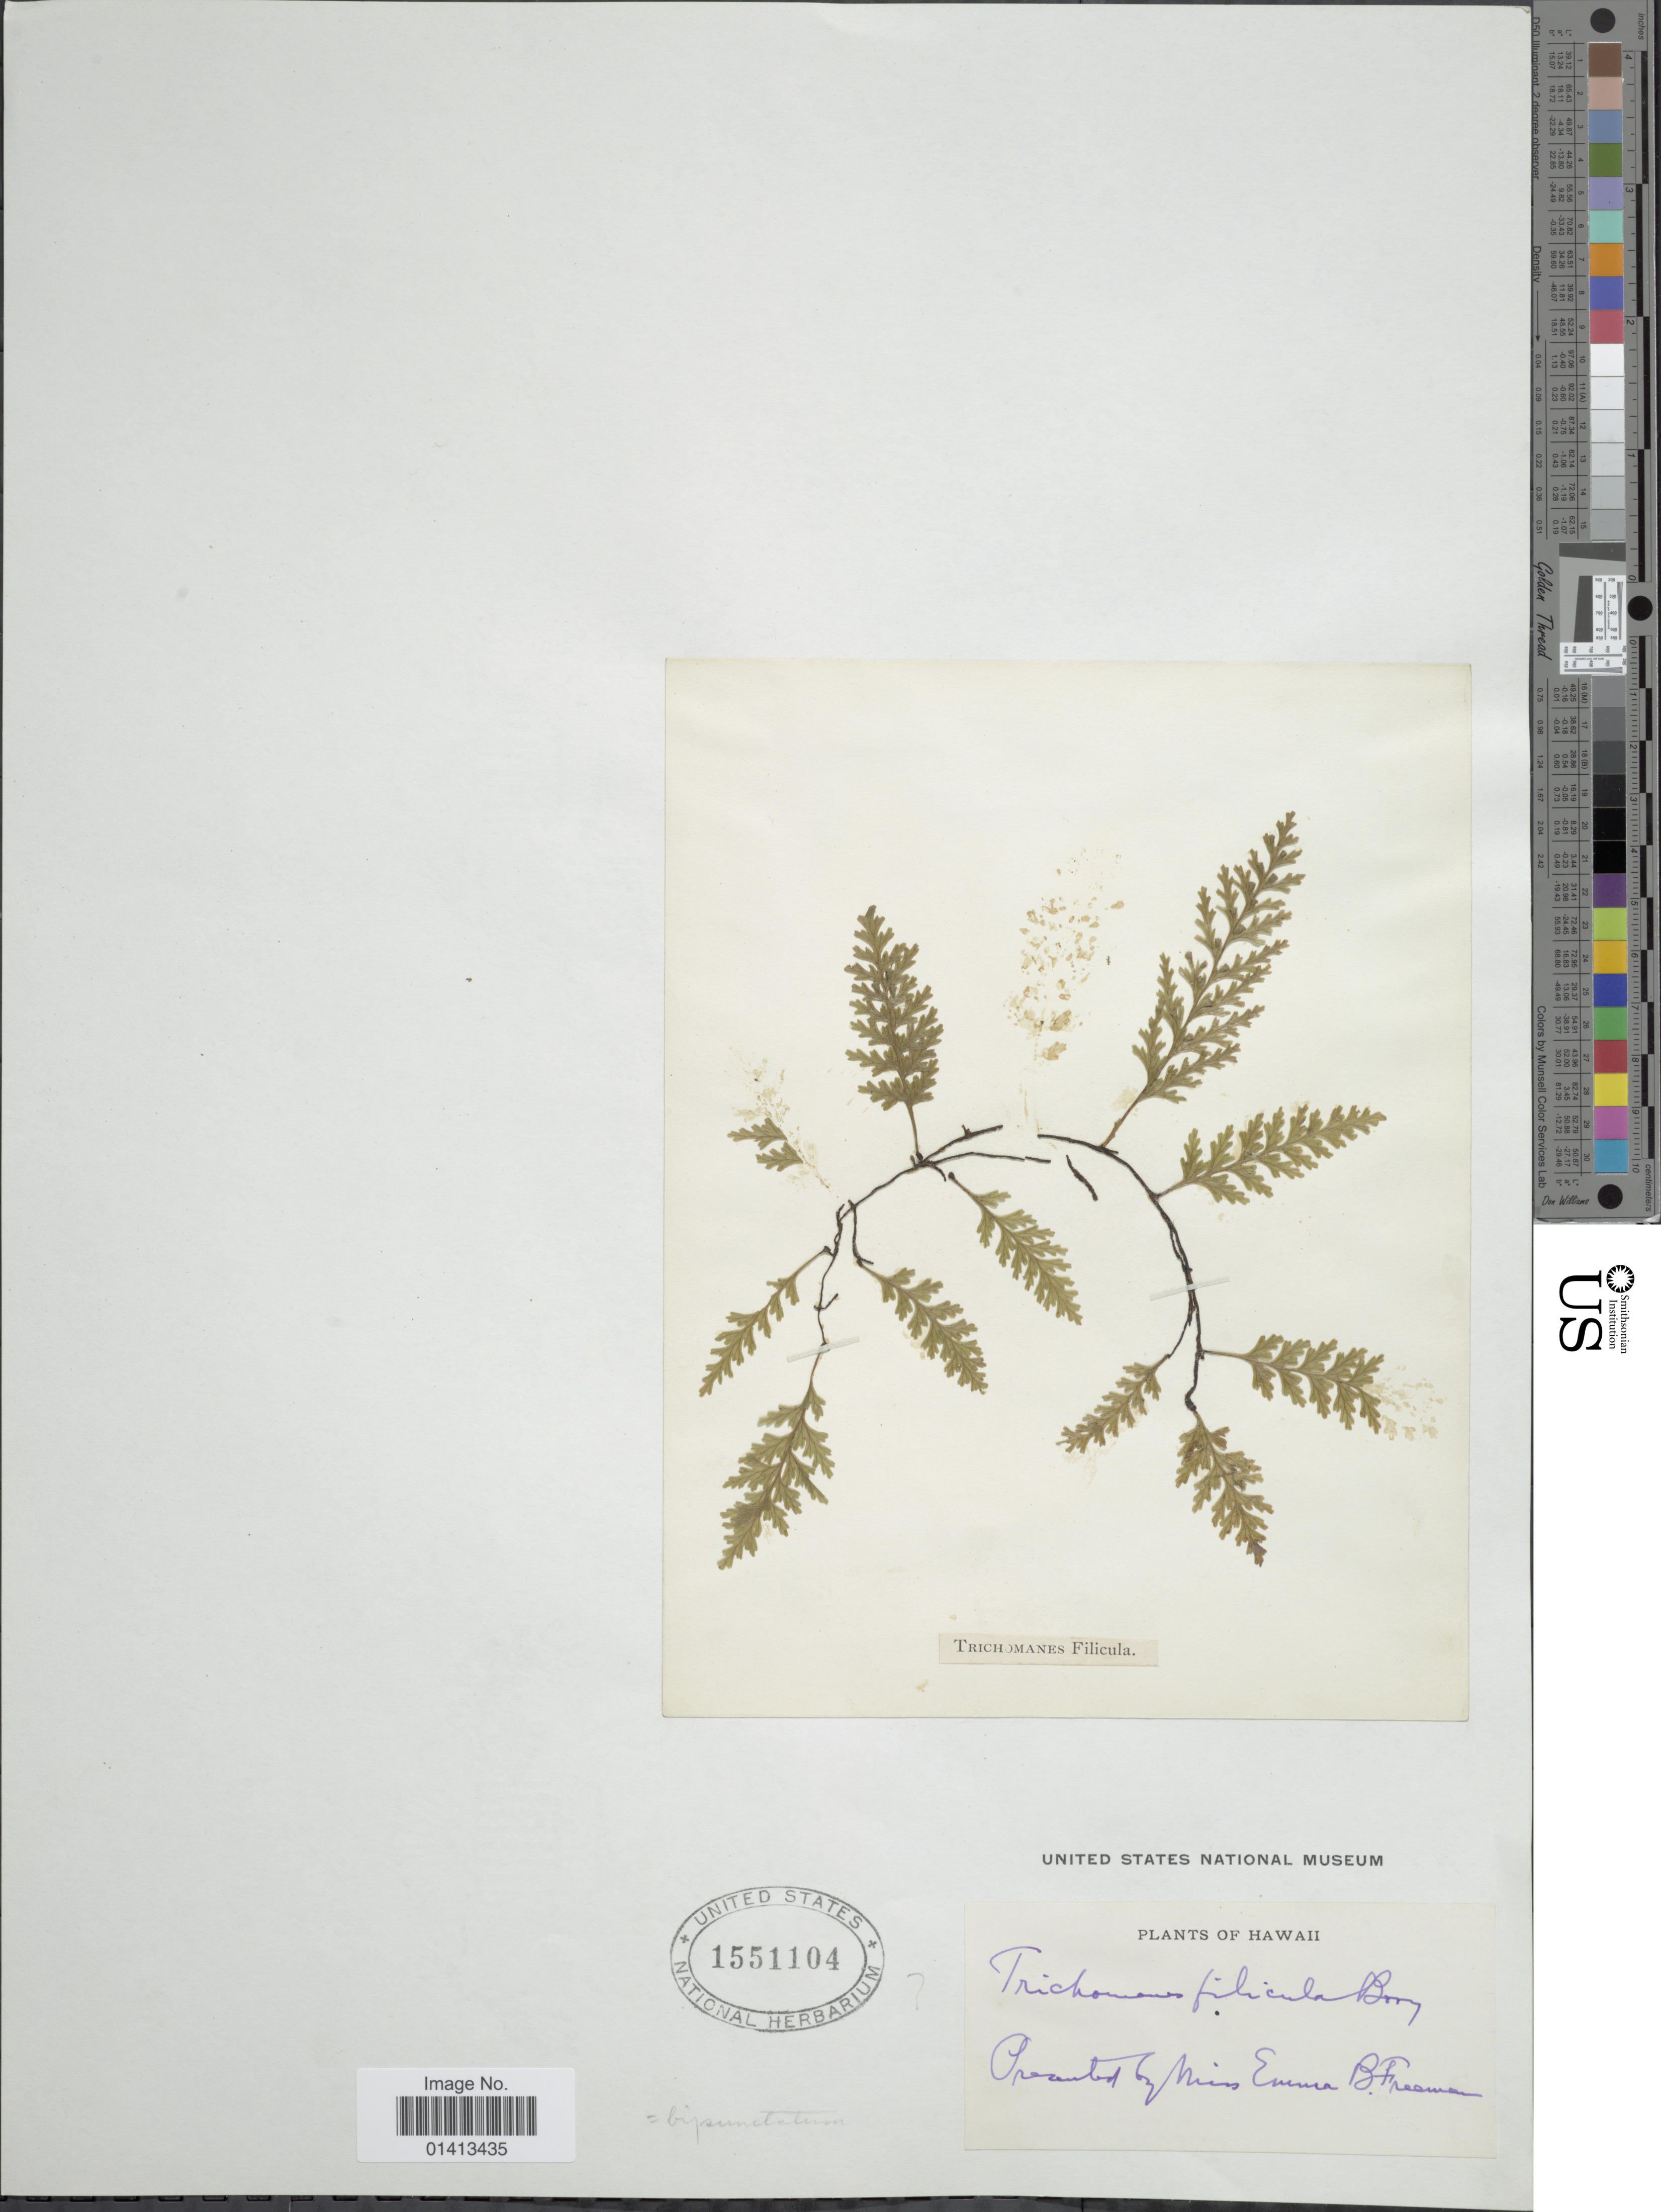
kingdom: Plantae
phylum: Tracheophyta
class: Polypodiopsida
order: Hymenophyllales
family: Hymenophyllaceae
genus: Crepidomanes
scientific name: Crepidomanes bipunctatum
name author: (Poir.) Copel.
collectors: E. Freeman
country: United States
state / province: Hawaii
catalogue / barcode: US 1551104